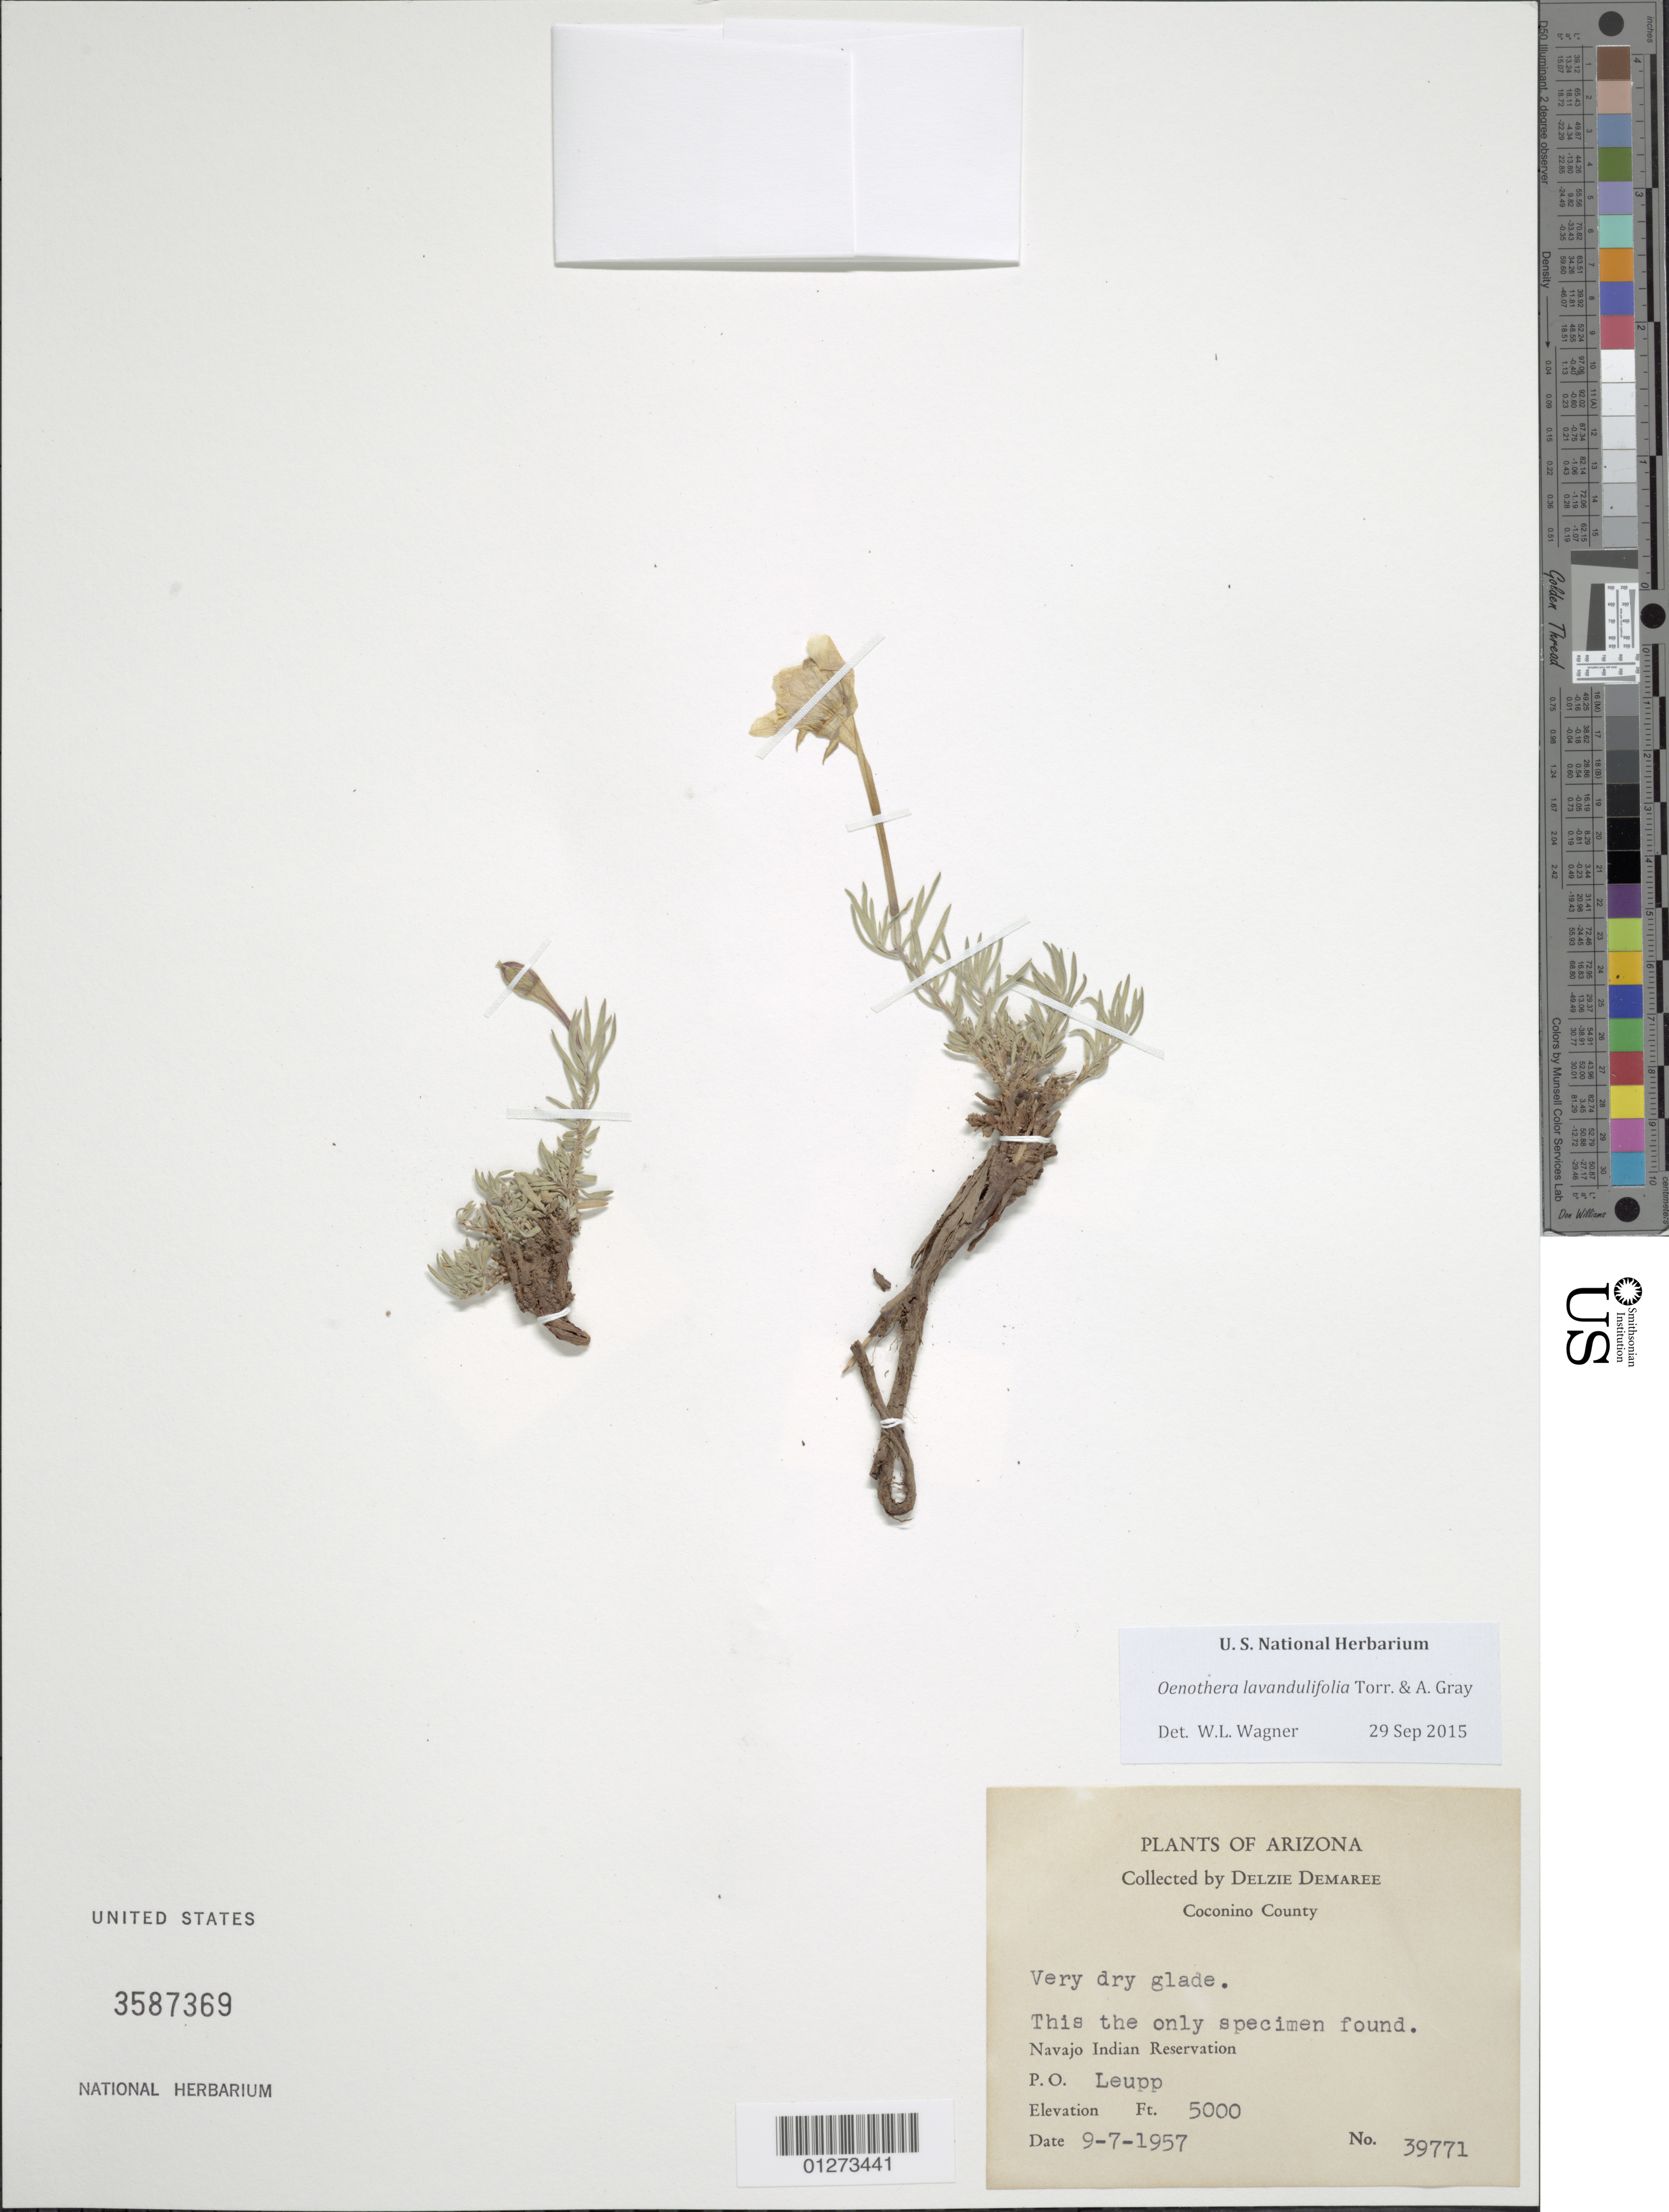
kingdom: Plantae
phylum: Tracheophyta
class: Magnoliopsida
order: Myrtales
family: Onagraceae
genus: Oenothera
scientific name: Oenothera lavandulifolia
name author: Torr. & A. Gray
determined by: Wagner, W. L., (BOT), Smithsonian Institution - National Museum of Natural History (UNITED STATES)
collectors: D. Demaree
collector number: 39771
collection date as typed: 9-7-1957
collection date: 1957-09-07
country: United States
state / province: Arizona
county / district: Coconino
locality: P.O. Leupp, Navajo Indian Reservation.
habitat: Very dry glade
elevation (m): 1524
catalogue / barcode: US 3587369